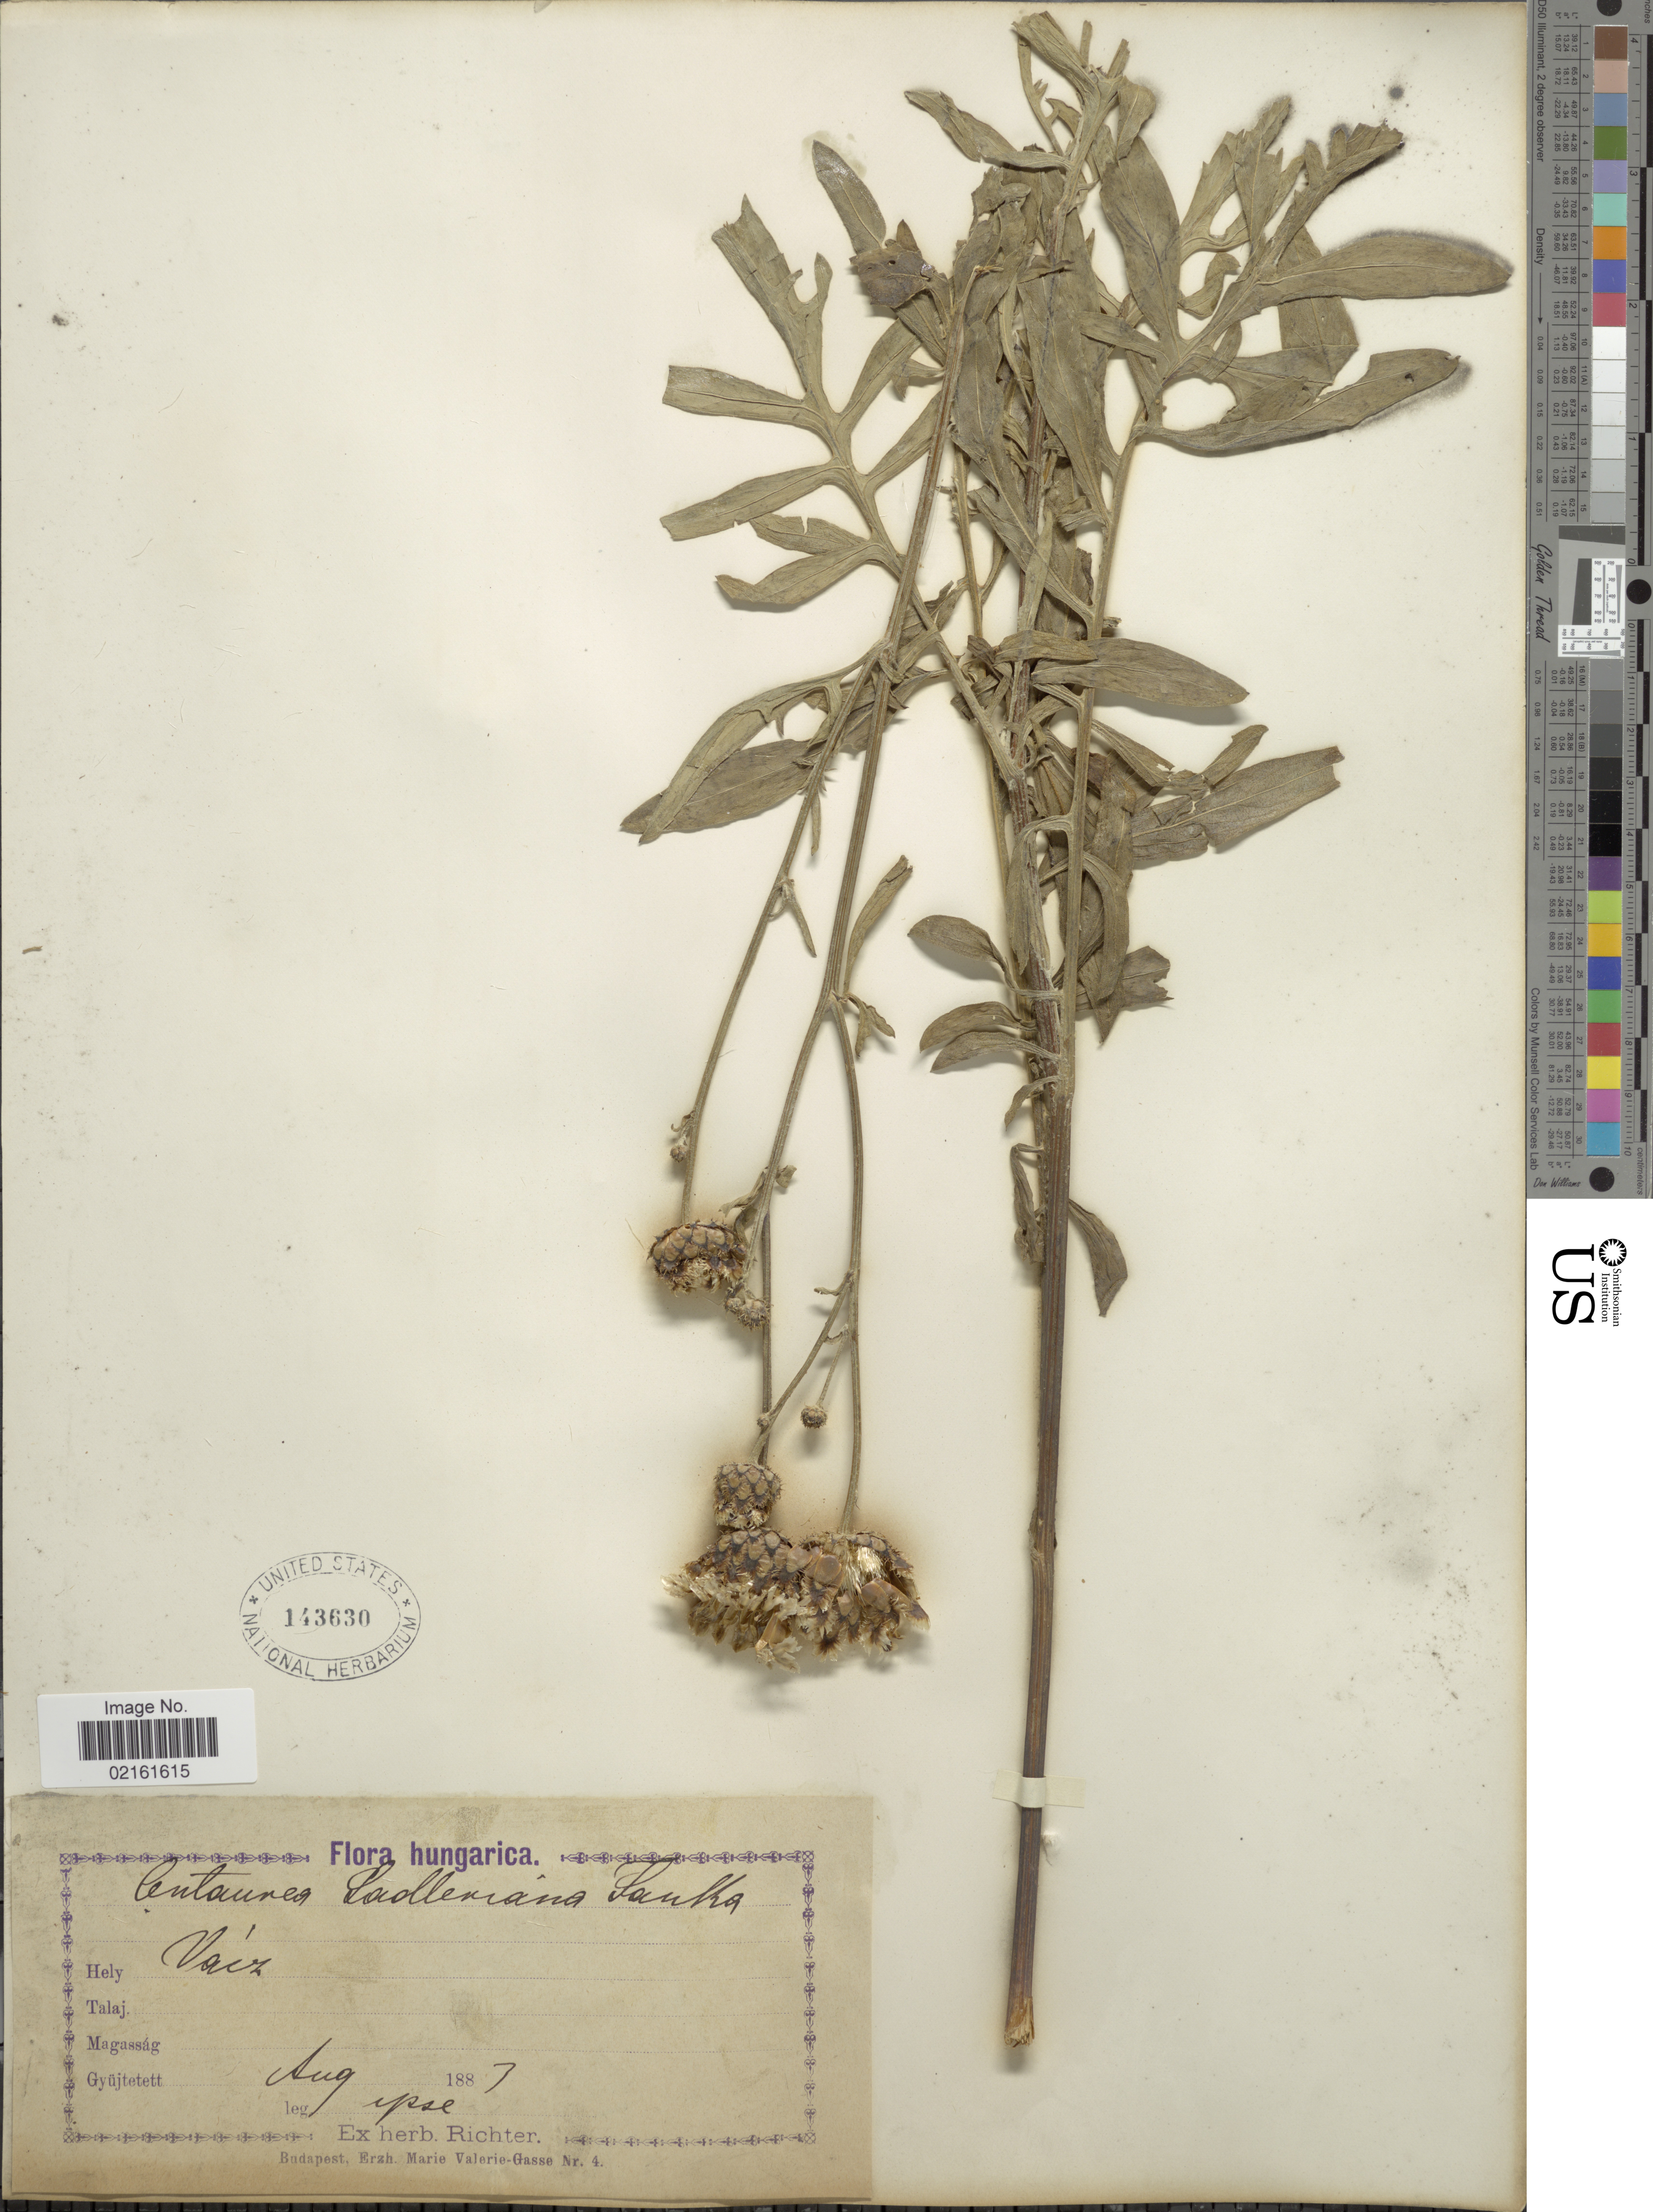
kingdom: Plantae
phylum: Tracheophyta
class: Magnoliopsida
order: Asterales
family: Asteraceae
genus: Centaurea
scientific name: Centaurea scabiosa subsp. sadleriana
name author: (Janka) Asch. & Graebn.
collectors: -. Ipse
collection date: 1887-08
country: Hungary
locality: Vaiz [unsure placement]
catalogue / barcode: US 143630